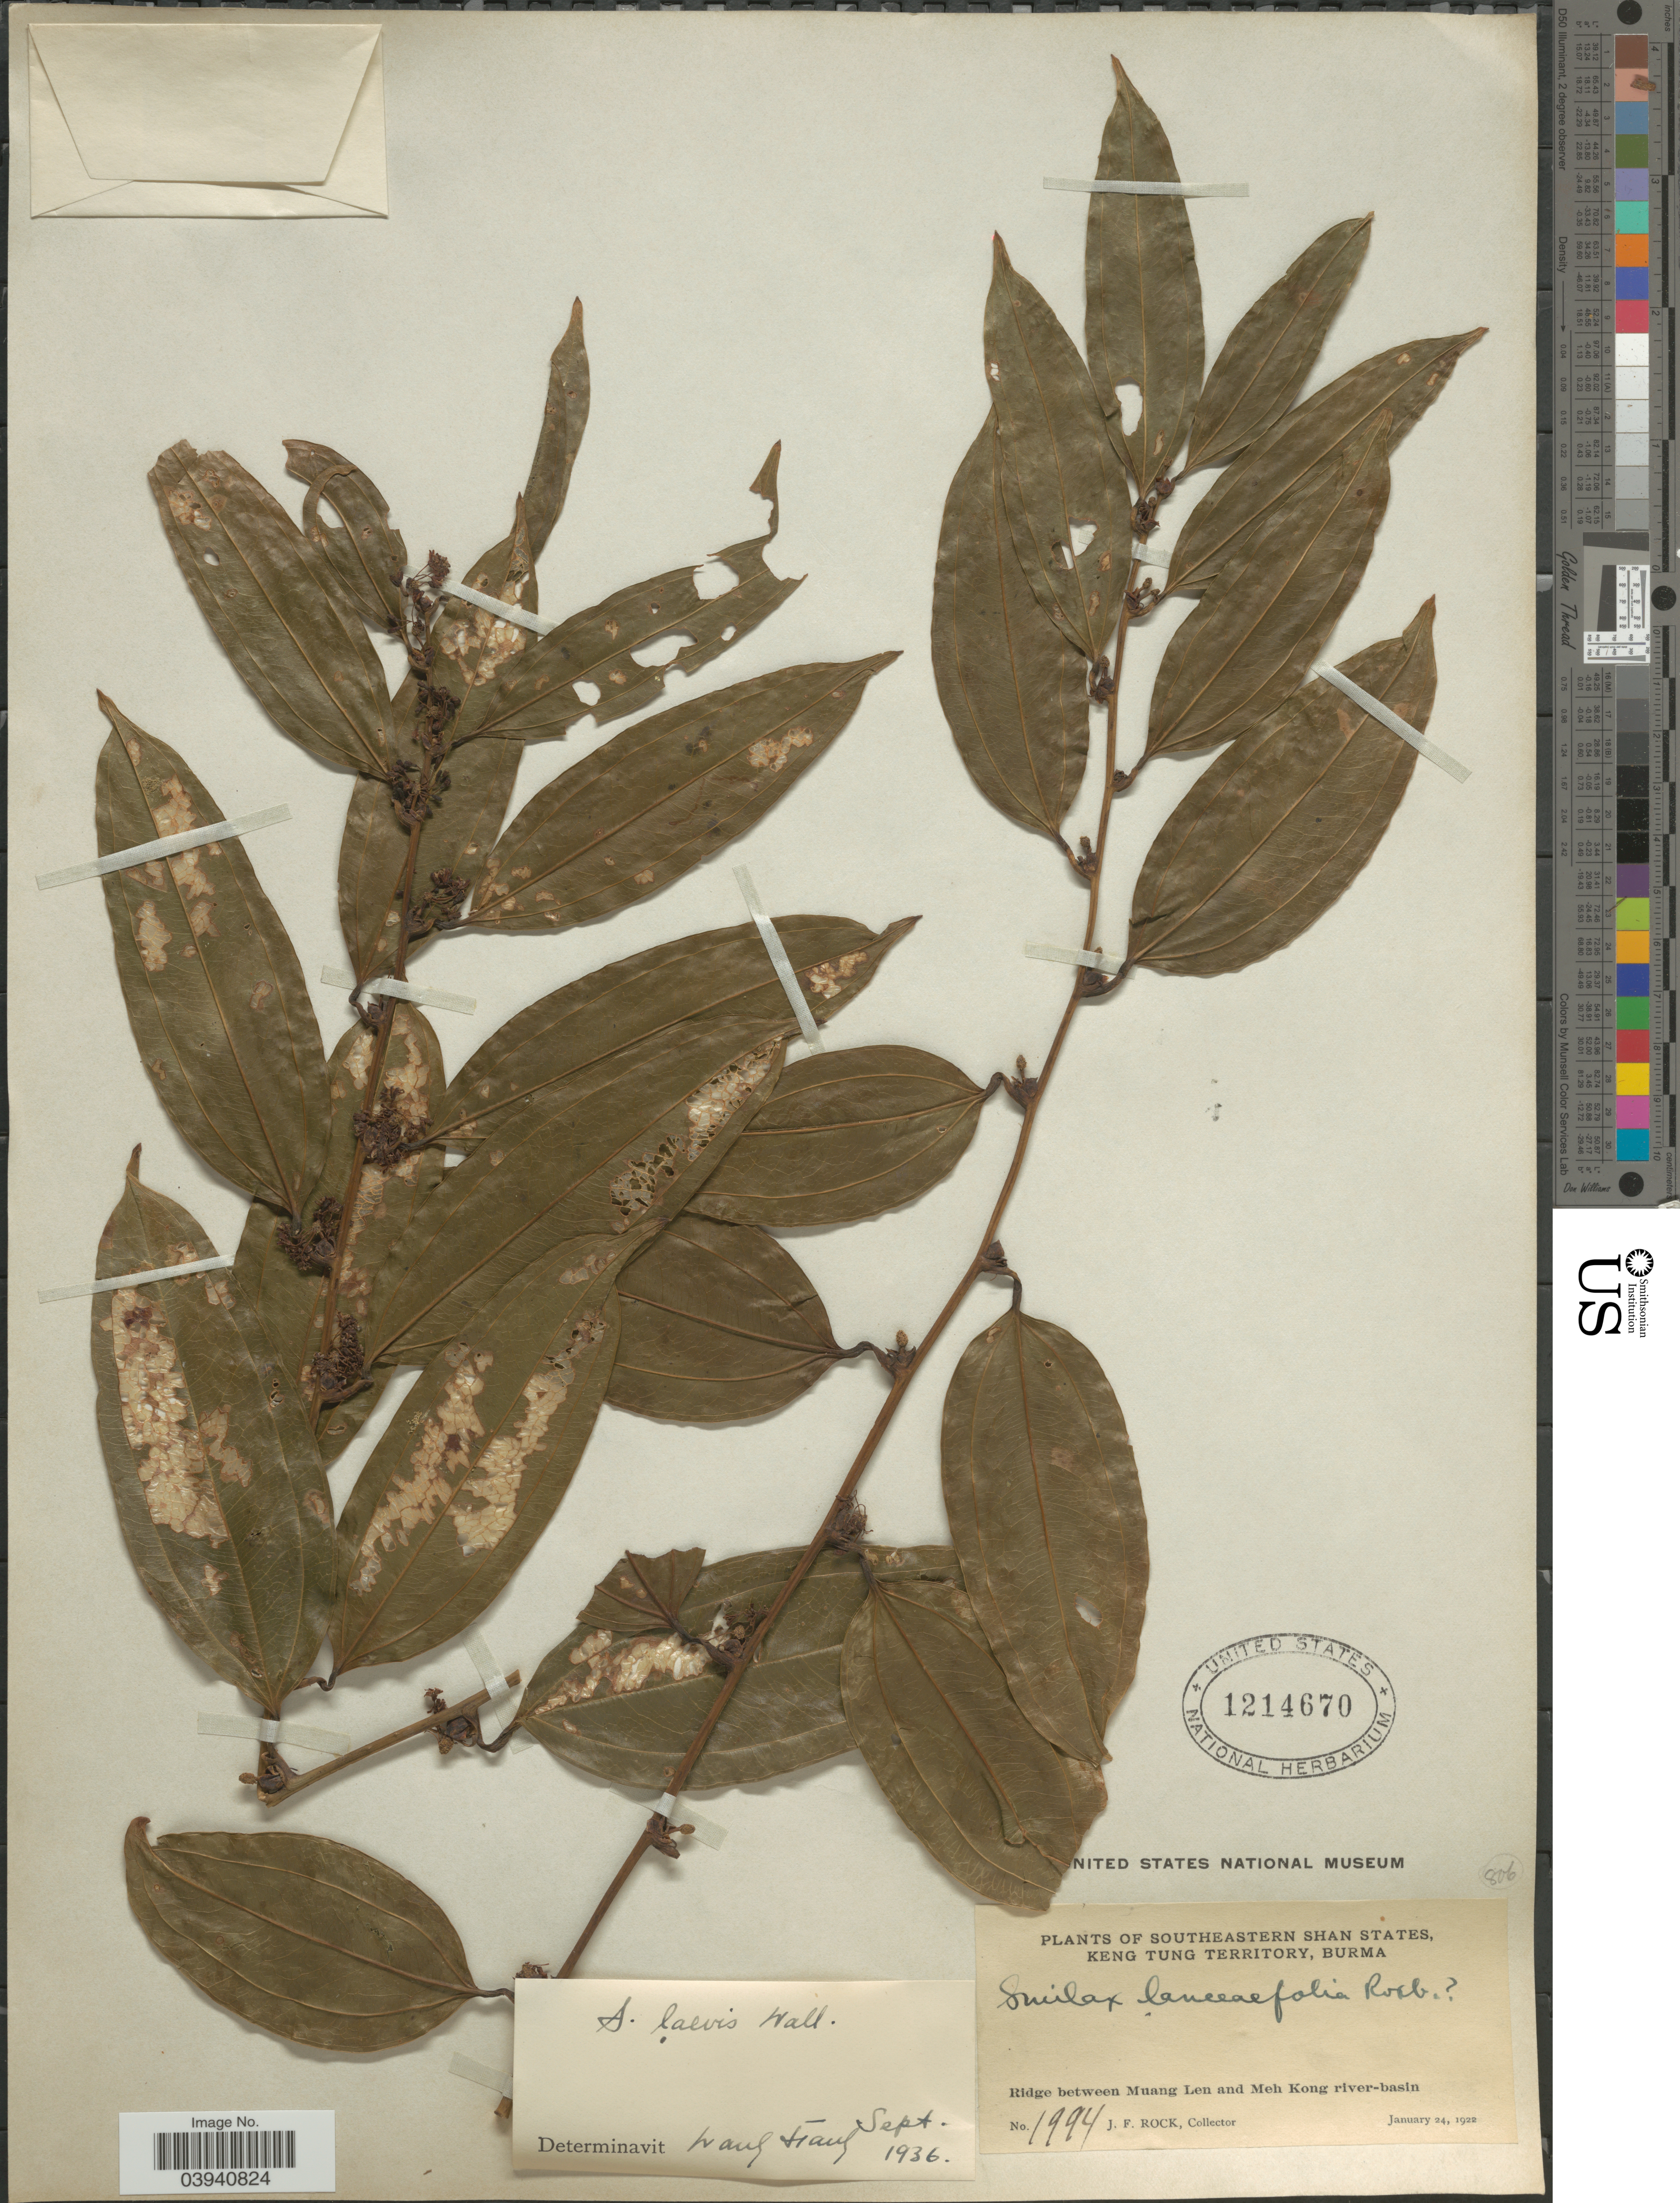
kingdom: Plantae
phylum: Tracheophyta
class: Liliopsida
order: Liliales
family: Smilacaceae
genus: Smilax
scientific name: Smilax laevis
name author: Wall. ex A. DC.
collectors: J. Rock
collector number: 1994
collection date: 1922-01-24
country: Myanmar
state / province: Shan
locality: Southeastern Shan States, Keng Tung Territory, Burma. Ridge between Muang Len and Meh Kong river-basin.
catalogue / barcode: US 1214670